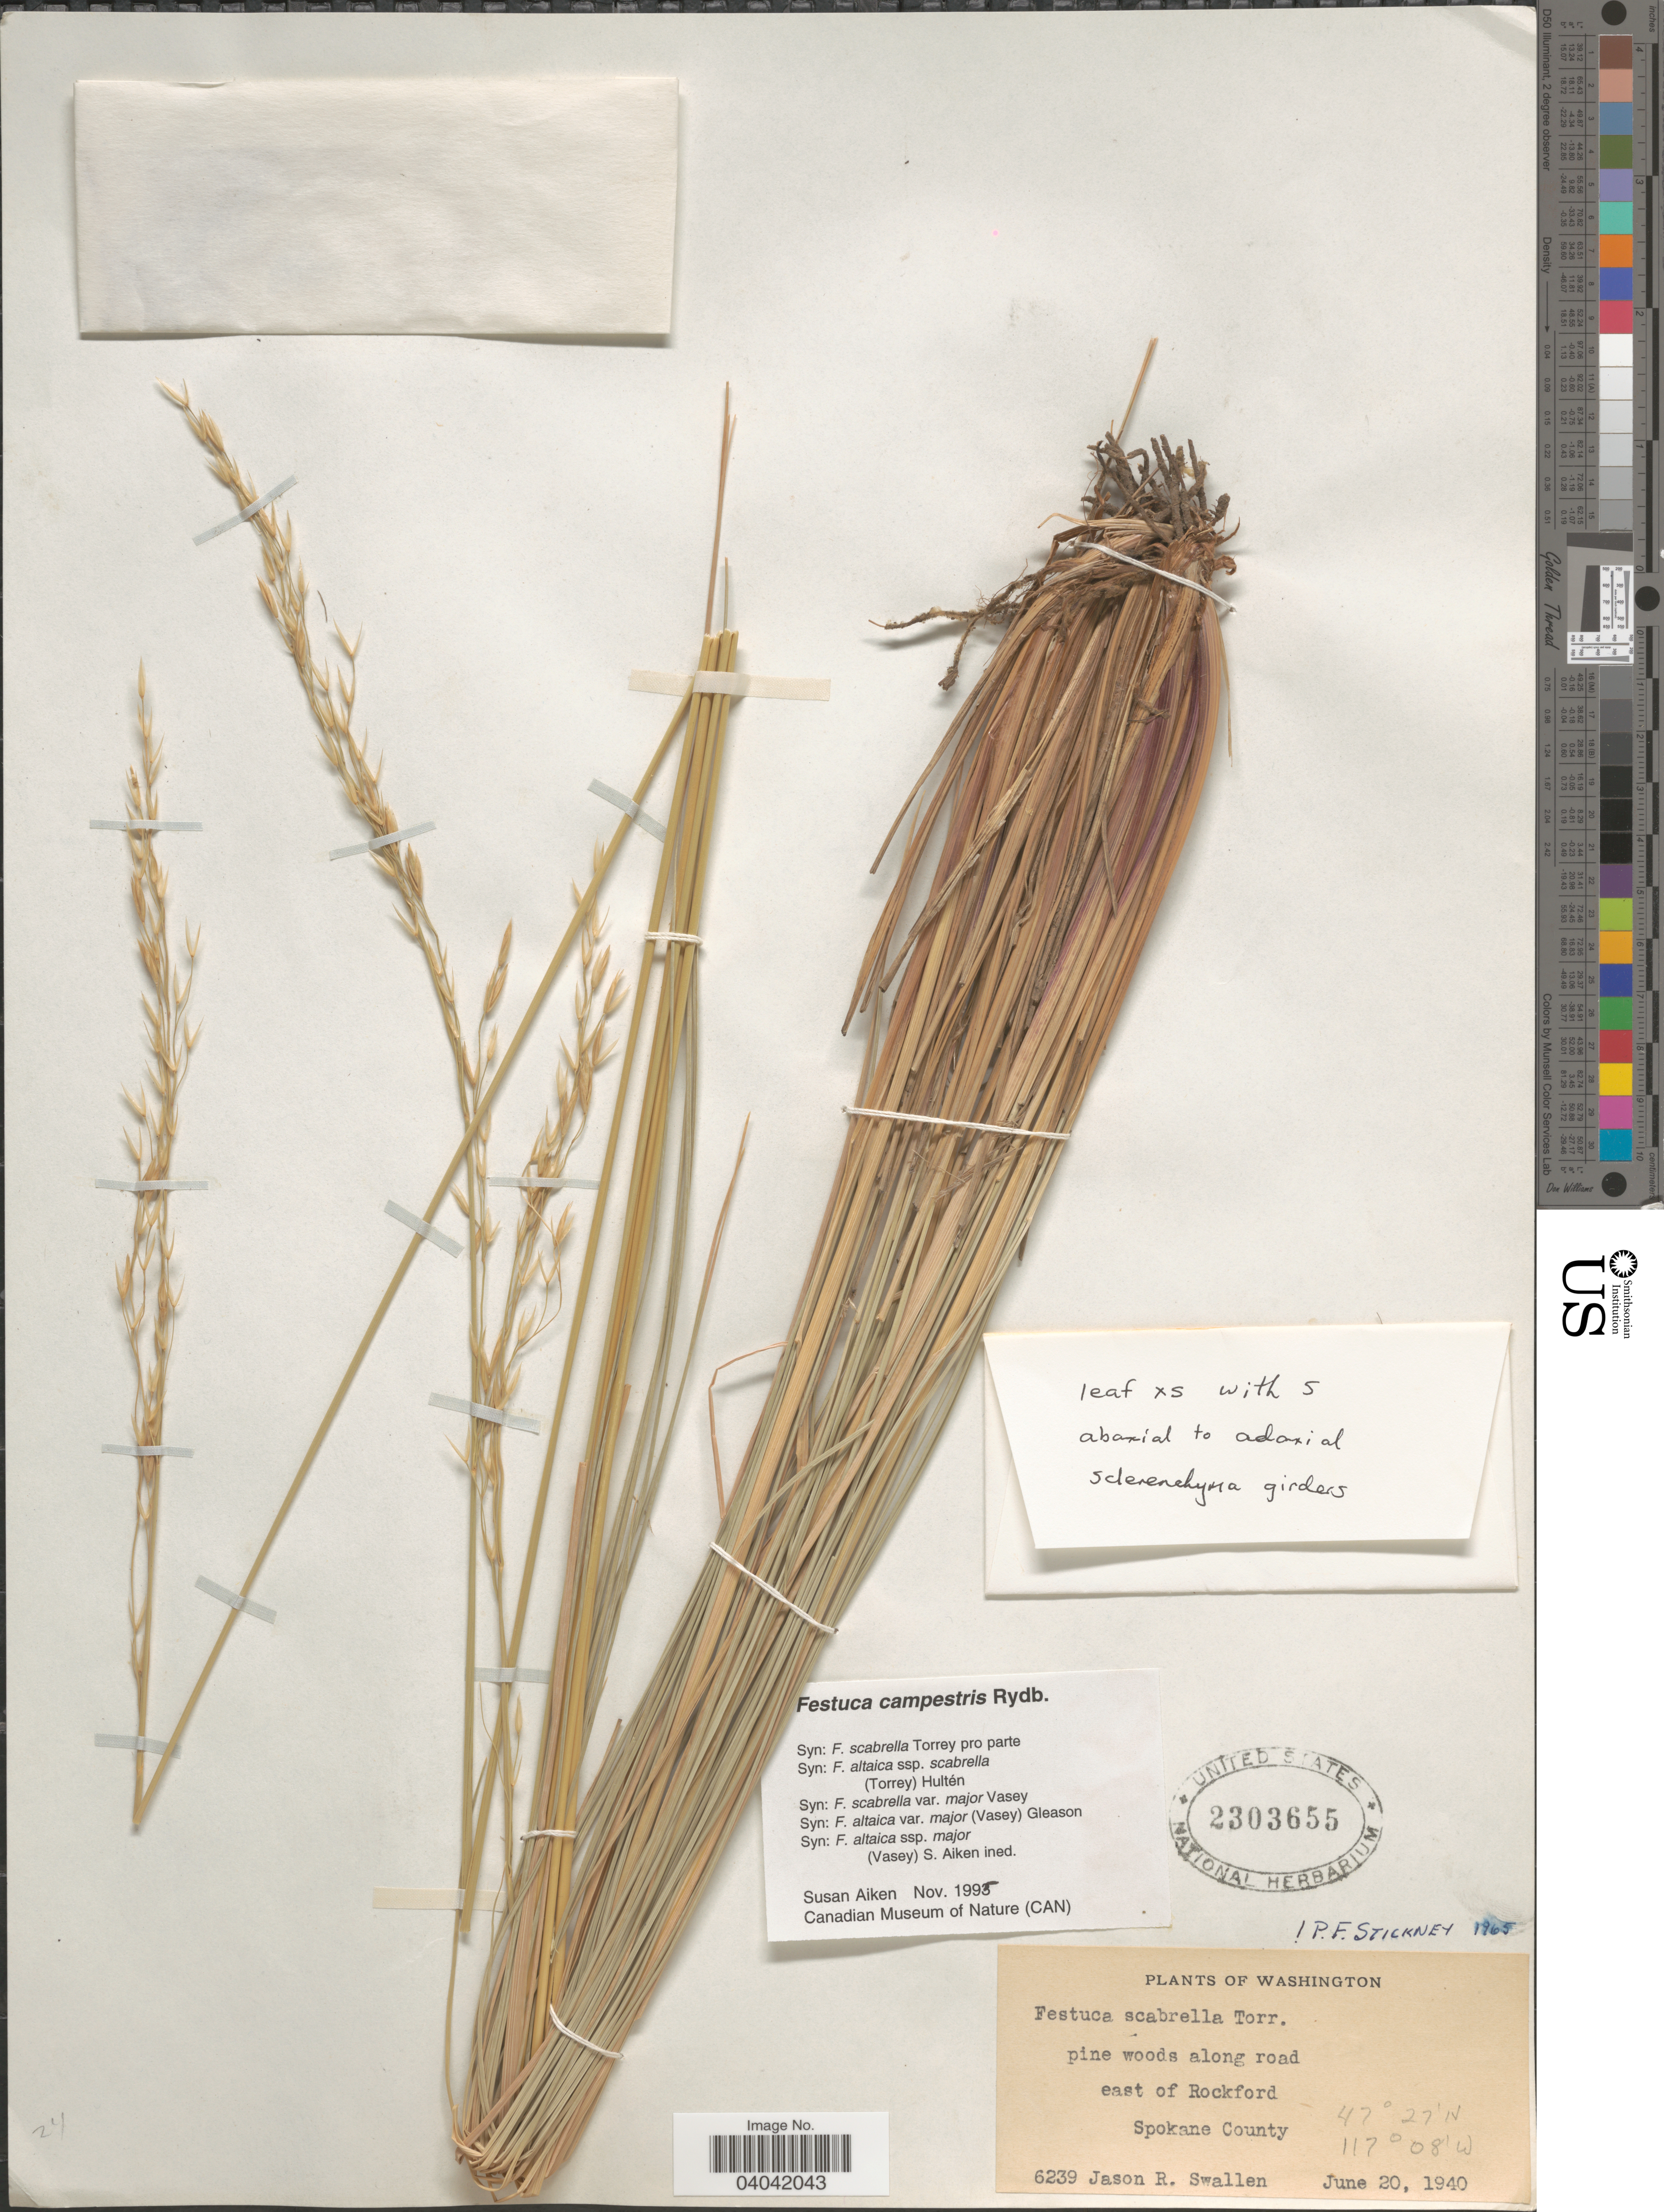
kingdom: Plantae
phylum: Tracheophyta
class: Liliopsida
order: Poales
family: Poaceae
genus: Festuca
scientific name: Festuca campestris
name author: Rydb.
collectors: J. R. Swallen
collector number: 6239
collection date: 1940-06-20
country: United States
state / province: Washington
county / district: Spokane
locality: Along road east of Rockford. Spokane County.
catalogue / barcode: US 2303655